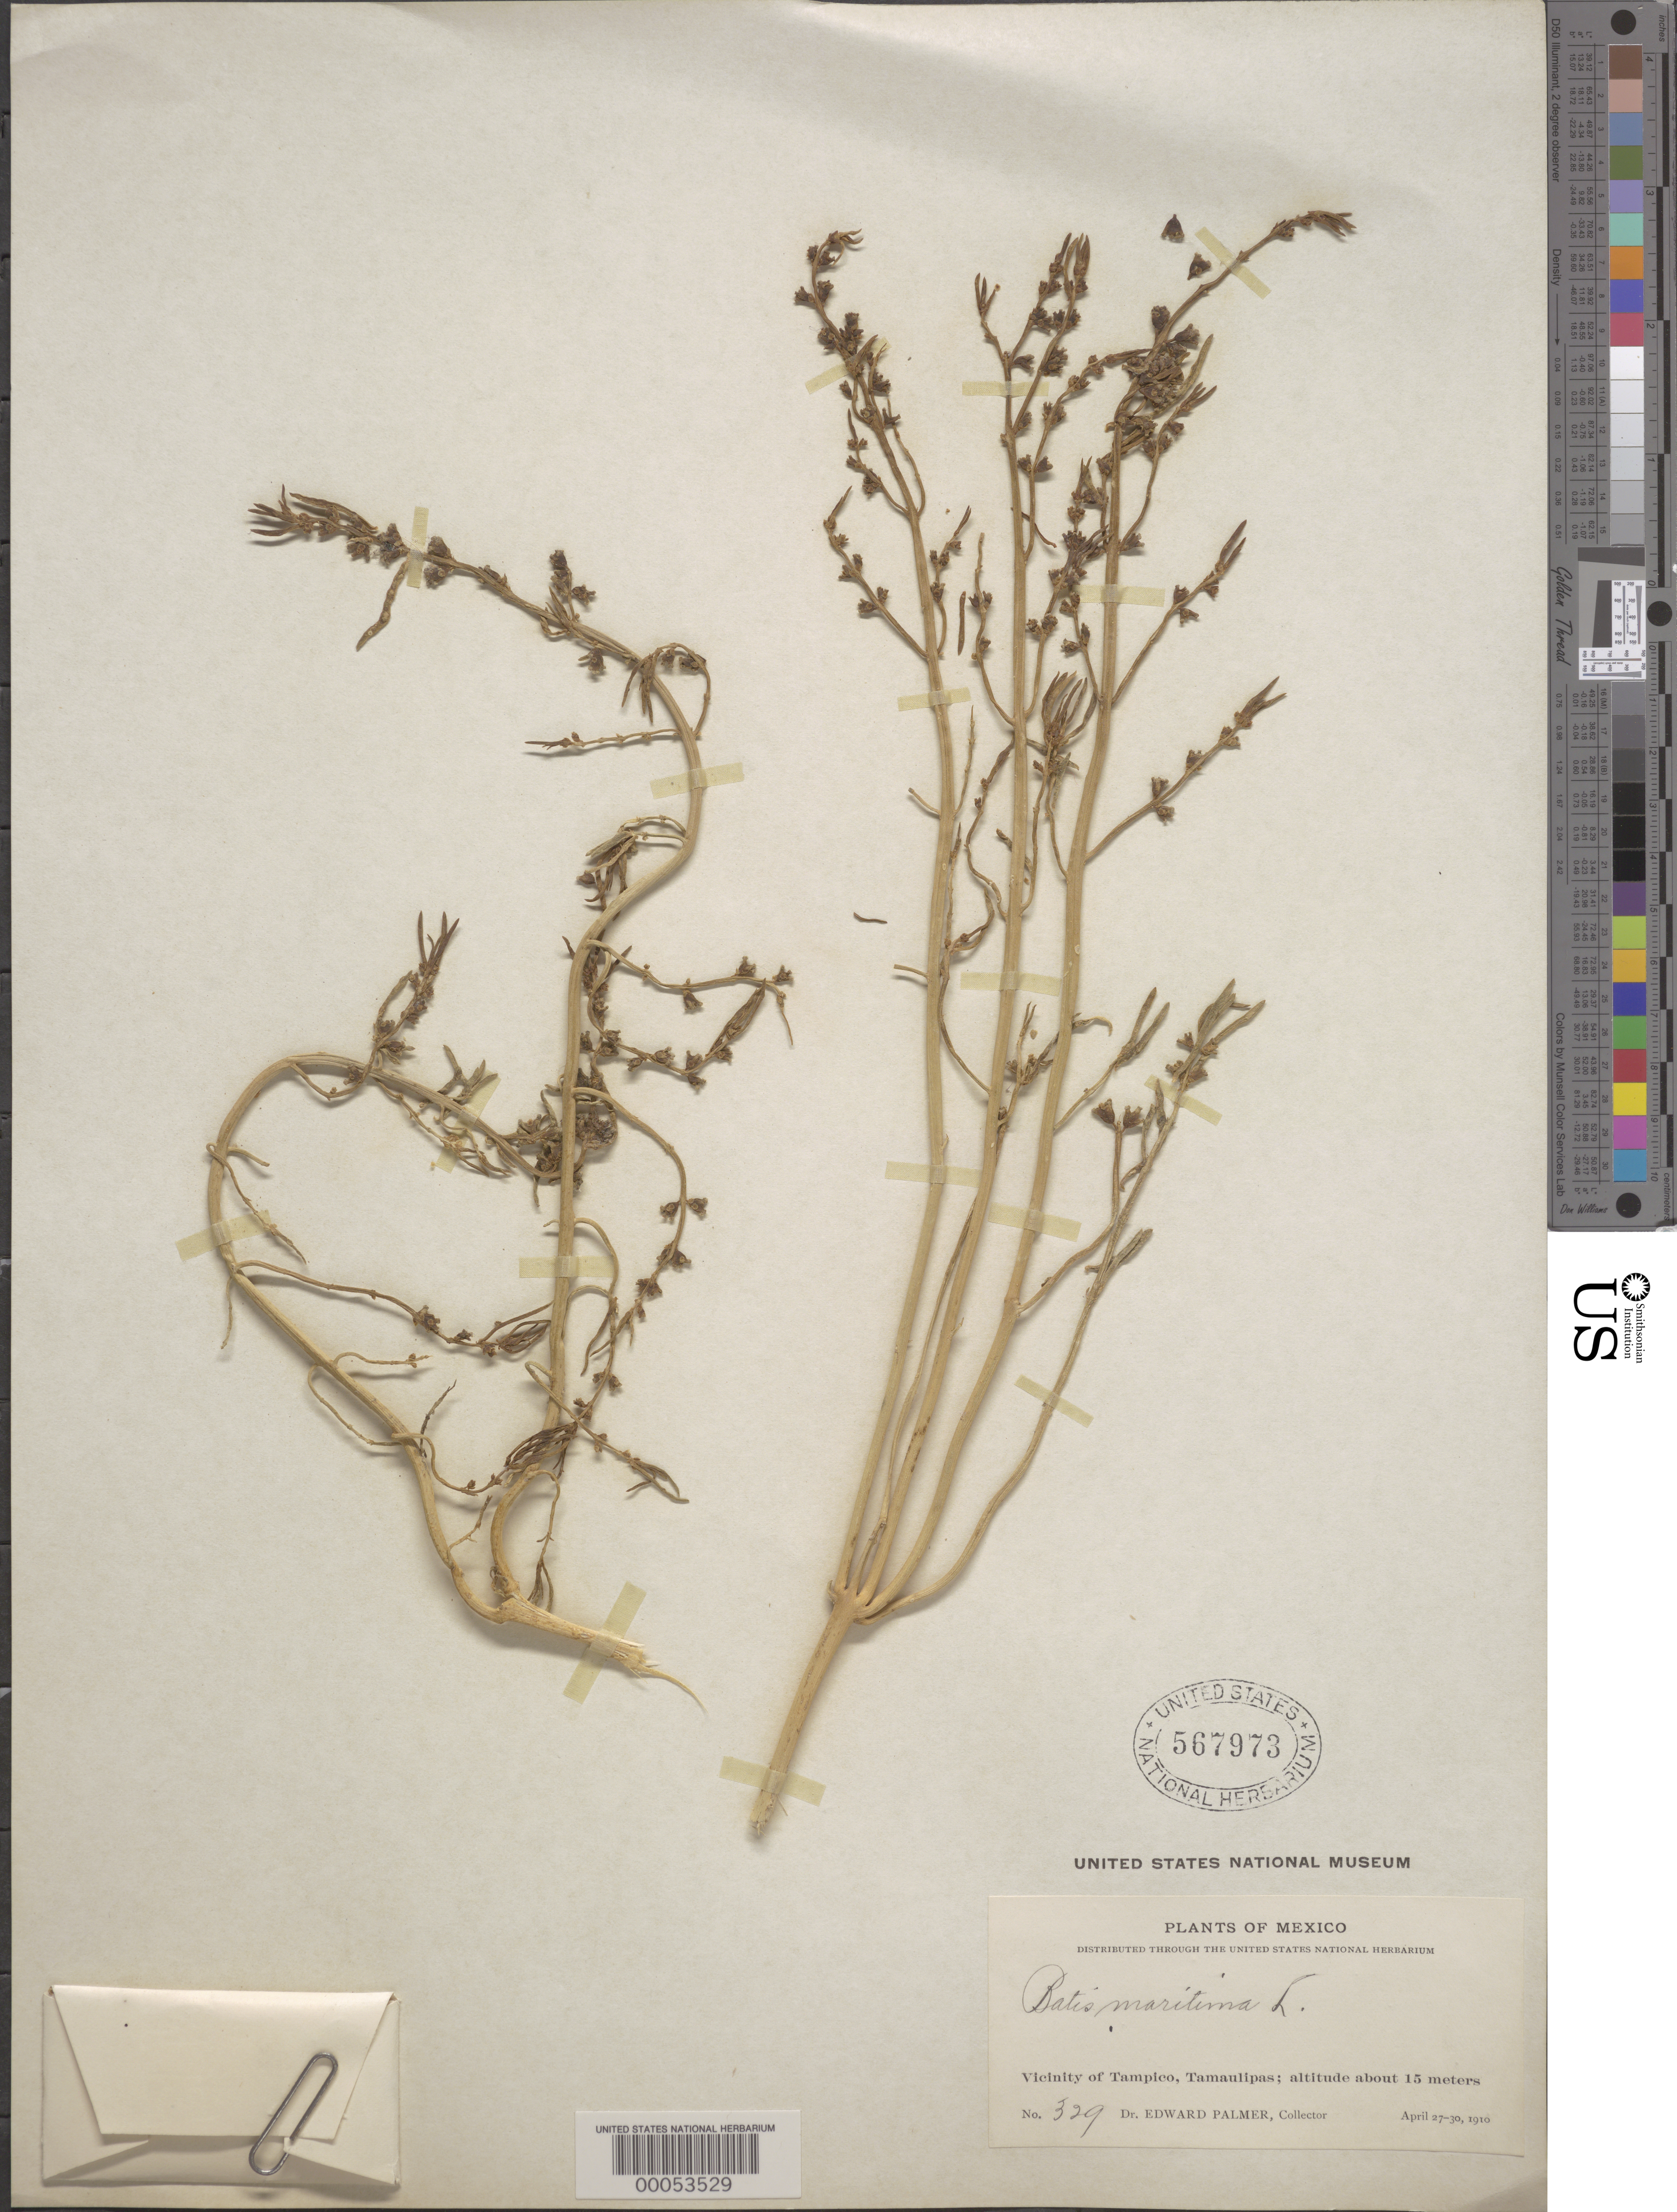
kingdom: Plantae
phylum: Tracheophyta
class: Magnoliopsida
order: Brassicales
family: Bataceae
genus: Batis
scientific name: Batis maritima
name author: L.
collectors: E. Palmer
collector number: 329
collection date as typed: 27 Apr 1910 to 30 Apr 1910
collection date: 1910-04-27/1910-04-30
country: Mexico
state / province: Tamaulipas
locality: Tampico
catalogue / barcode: US 567973